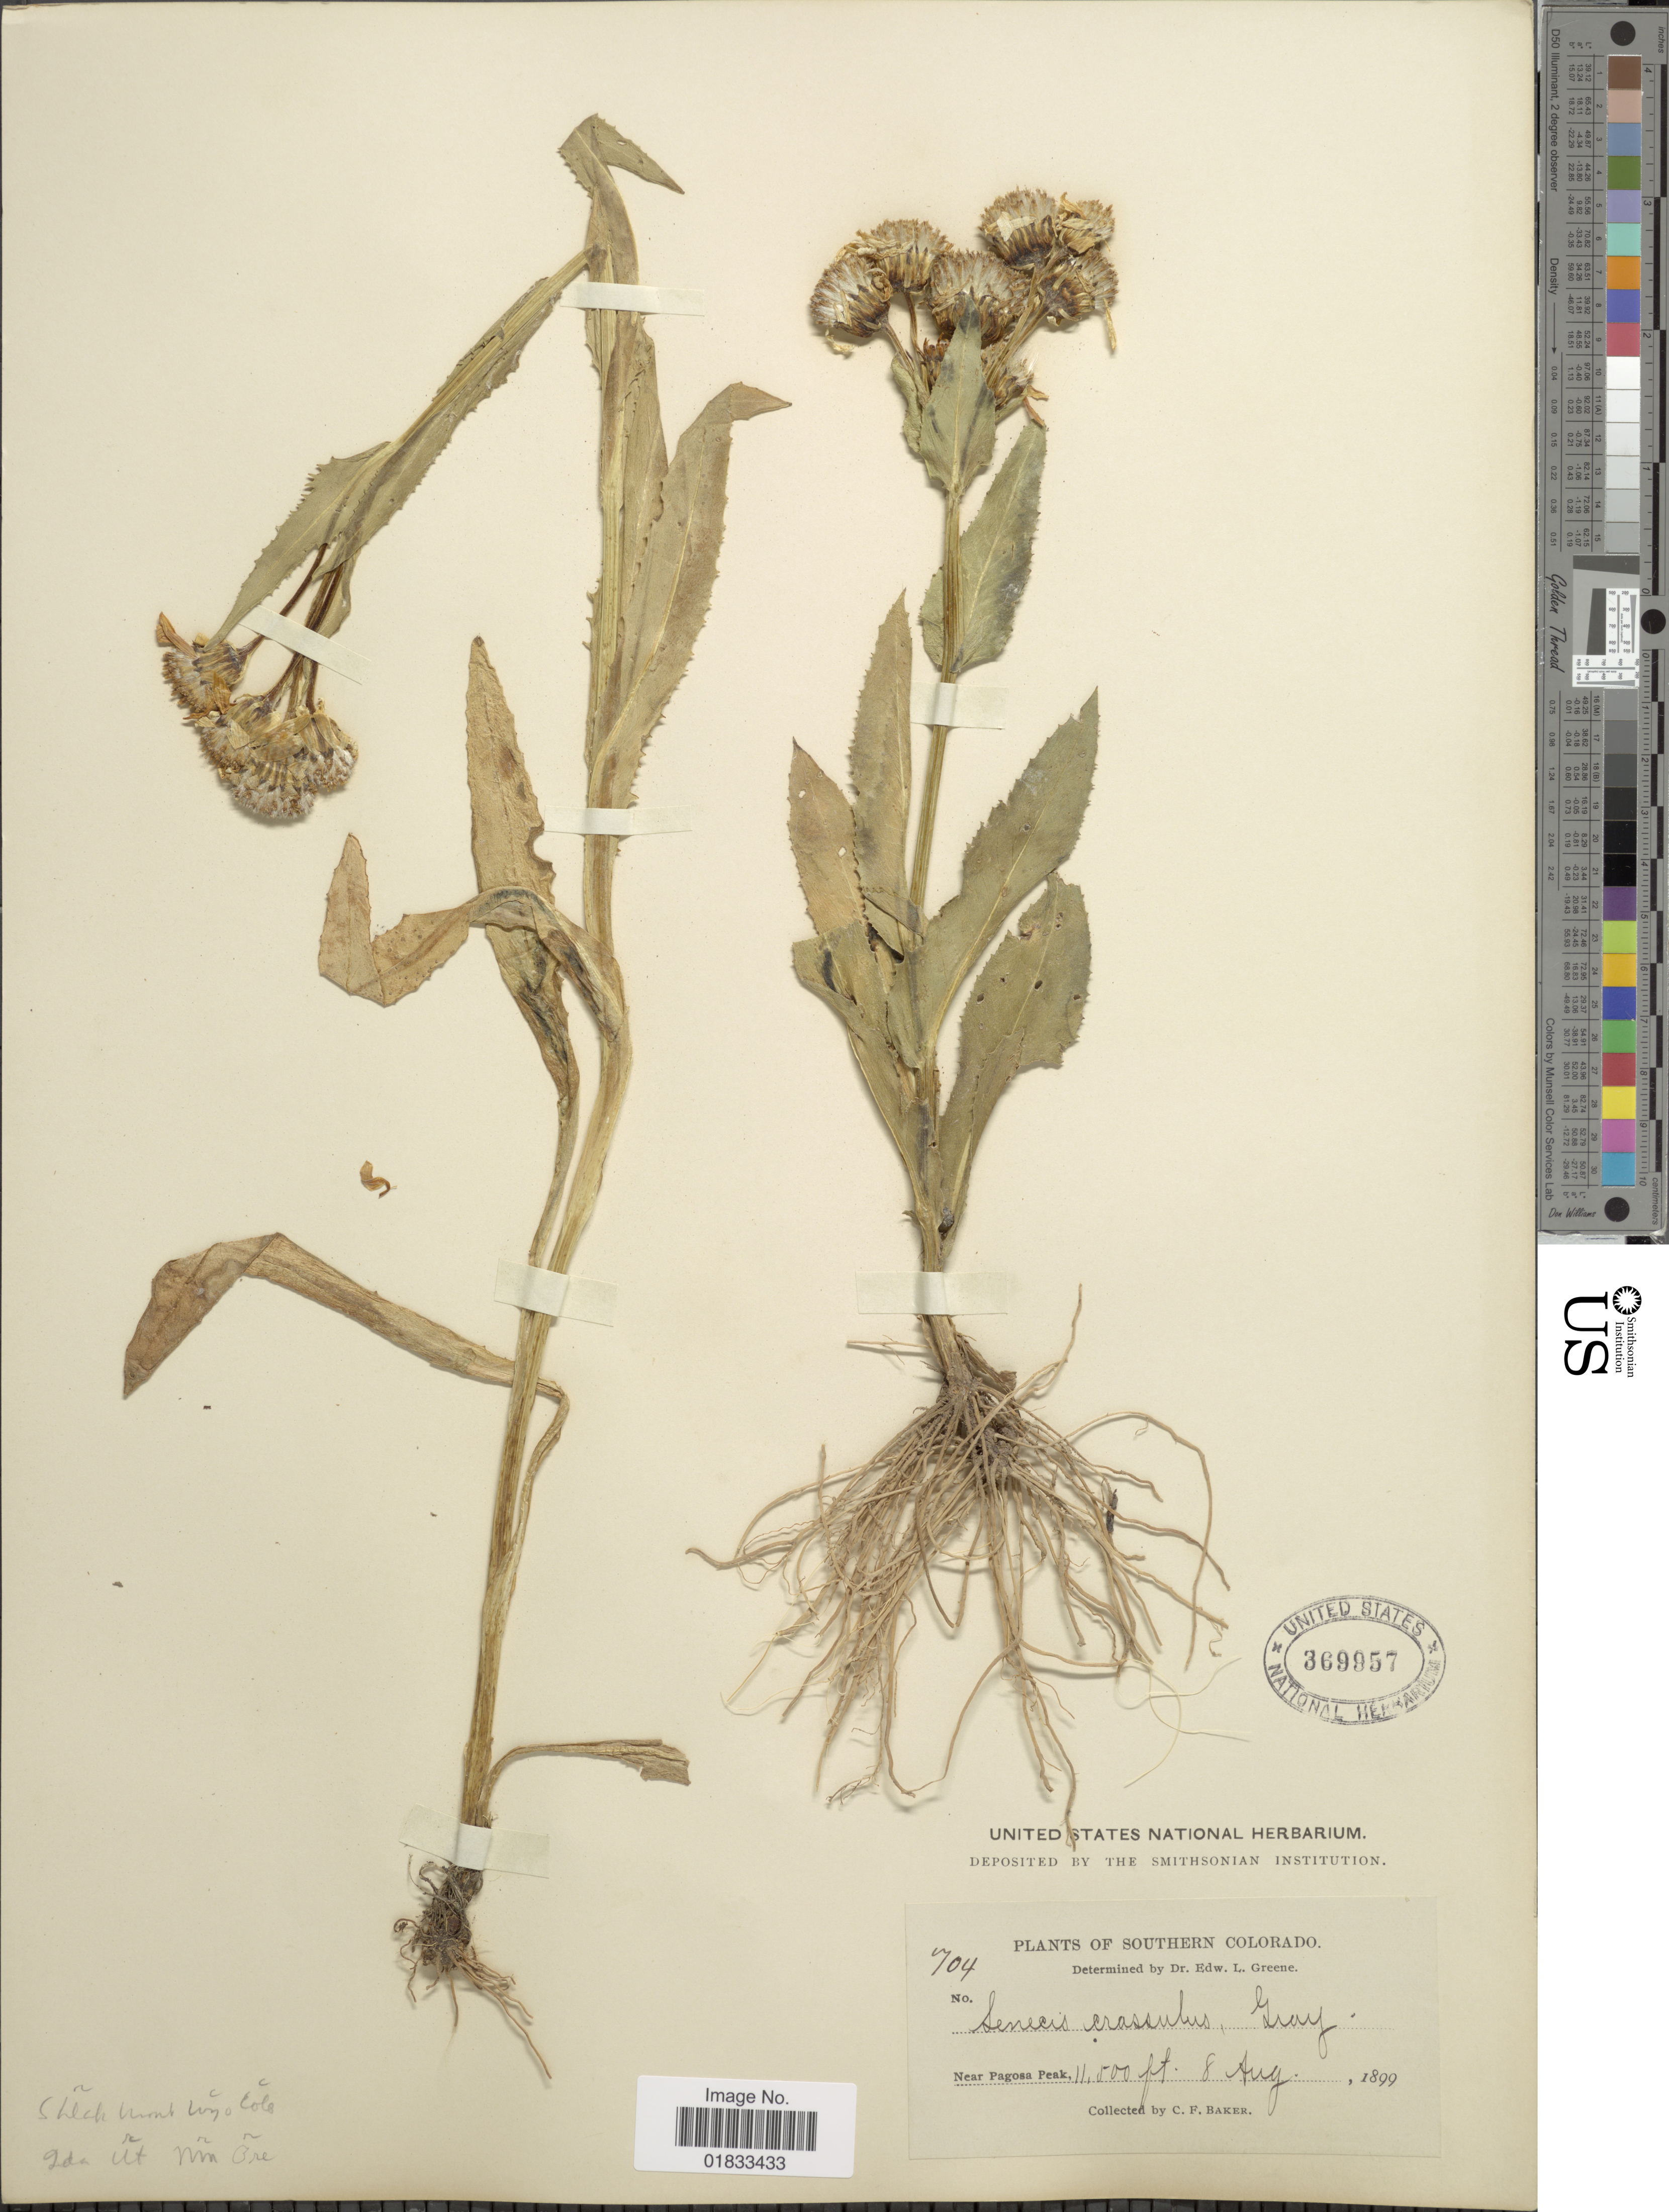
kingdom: Plantae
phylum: Tracheophyta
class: Magnoliopsida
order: Asterales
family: Asteraceae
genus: Senecio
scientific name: Senecio crassulus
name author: A. Gray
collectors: C. F. Baker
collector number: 704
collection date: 1899-08-08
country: United States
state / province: Colorado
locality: Near Pagosa Peak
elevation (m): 3505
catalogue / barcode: US 369957